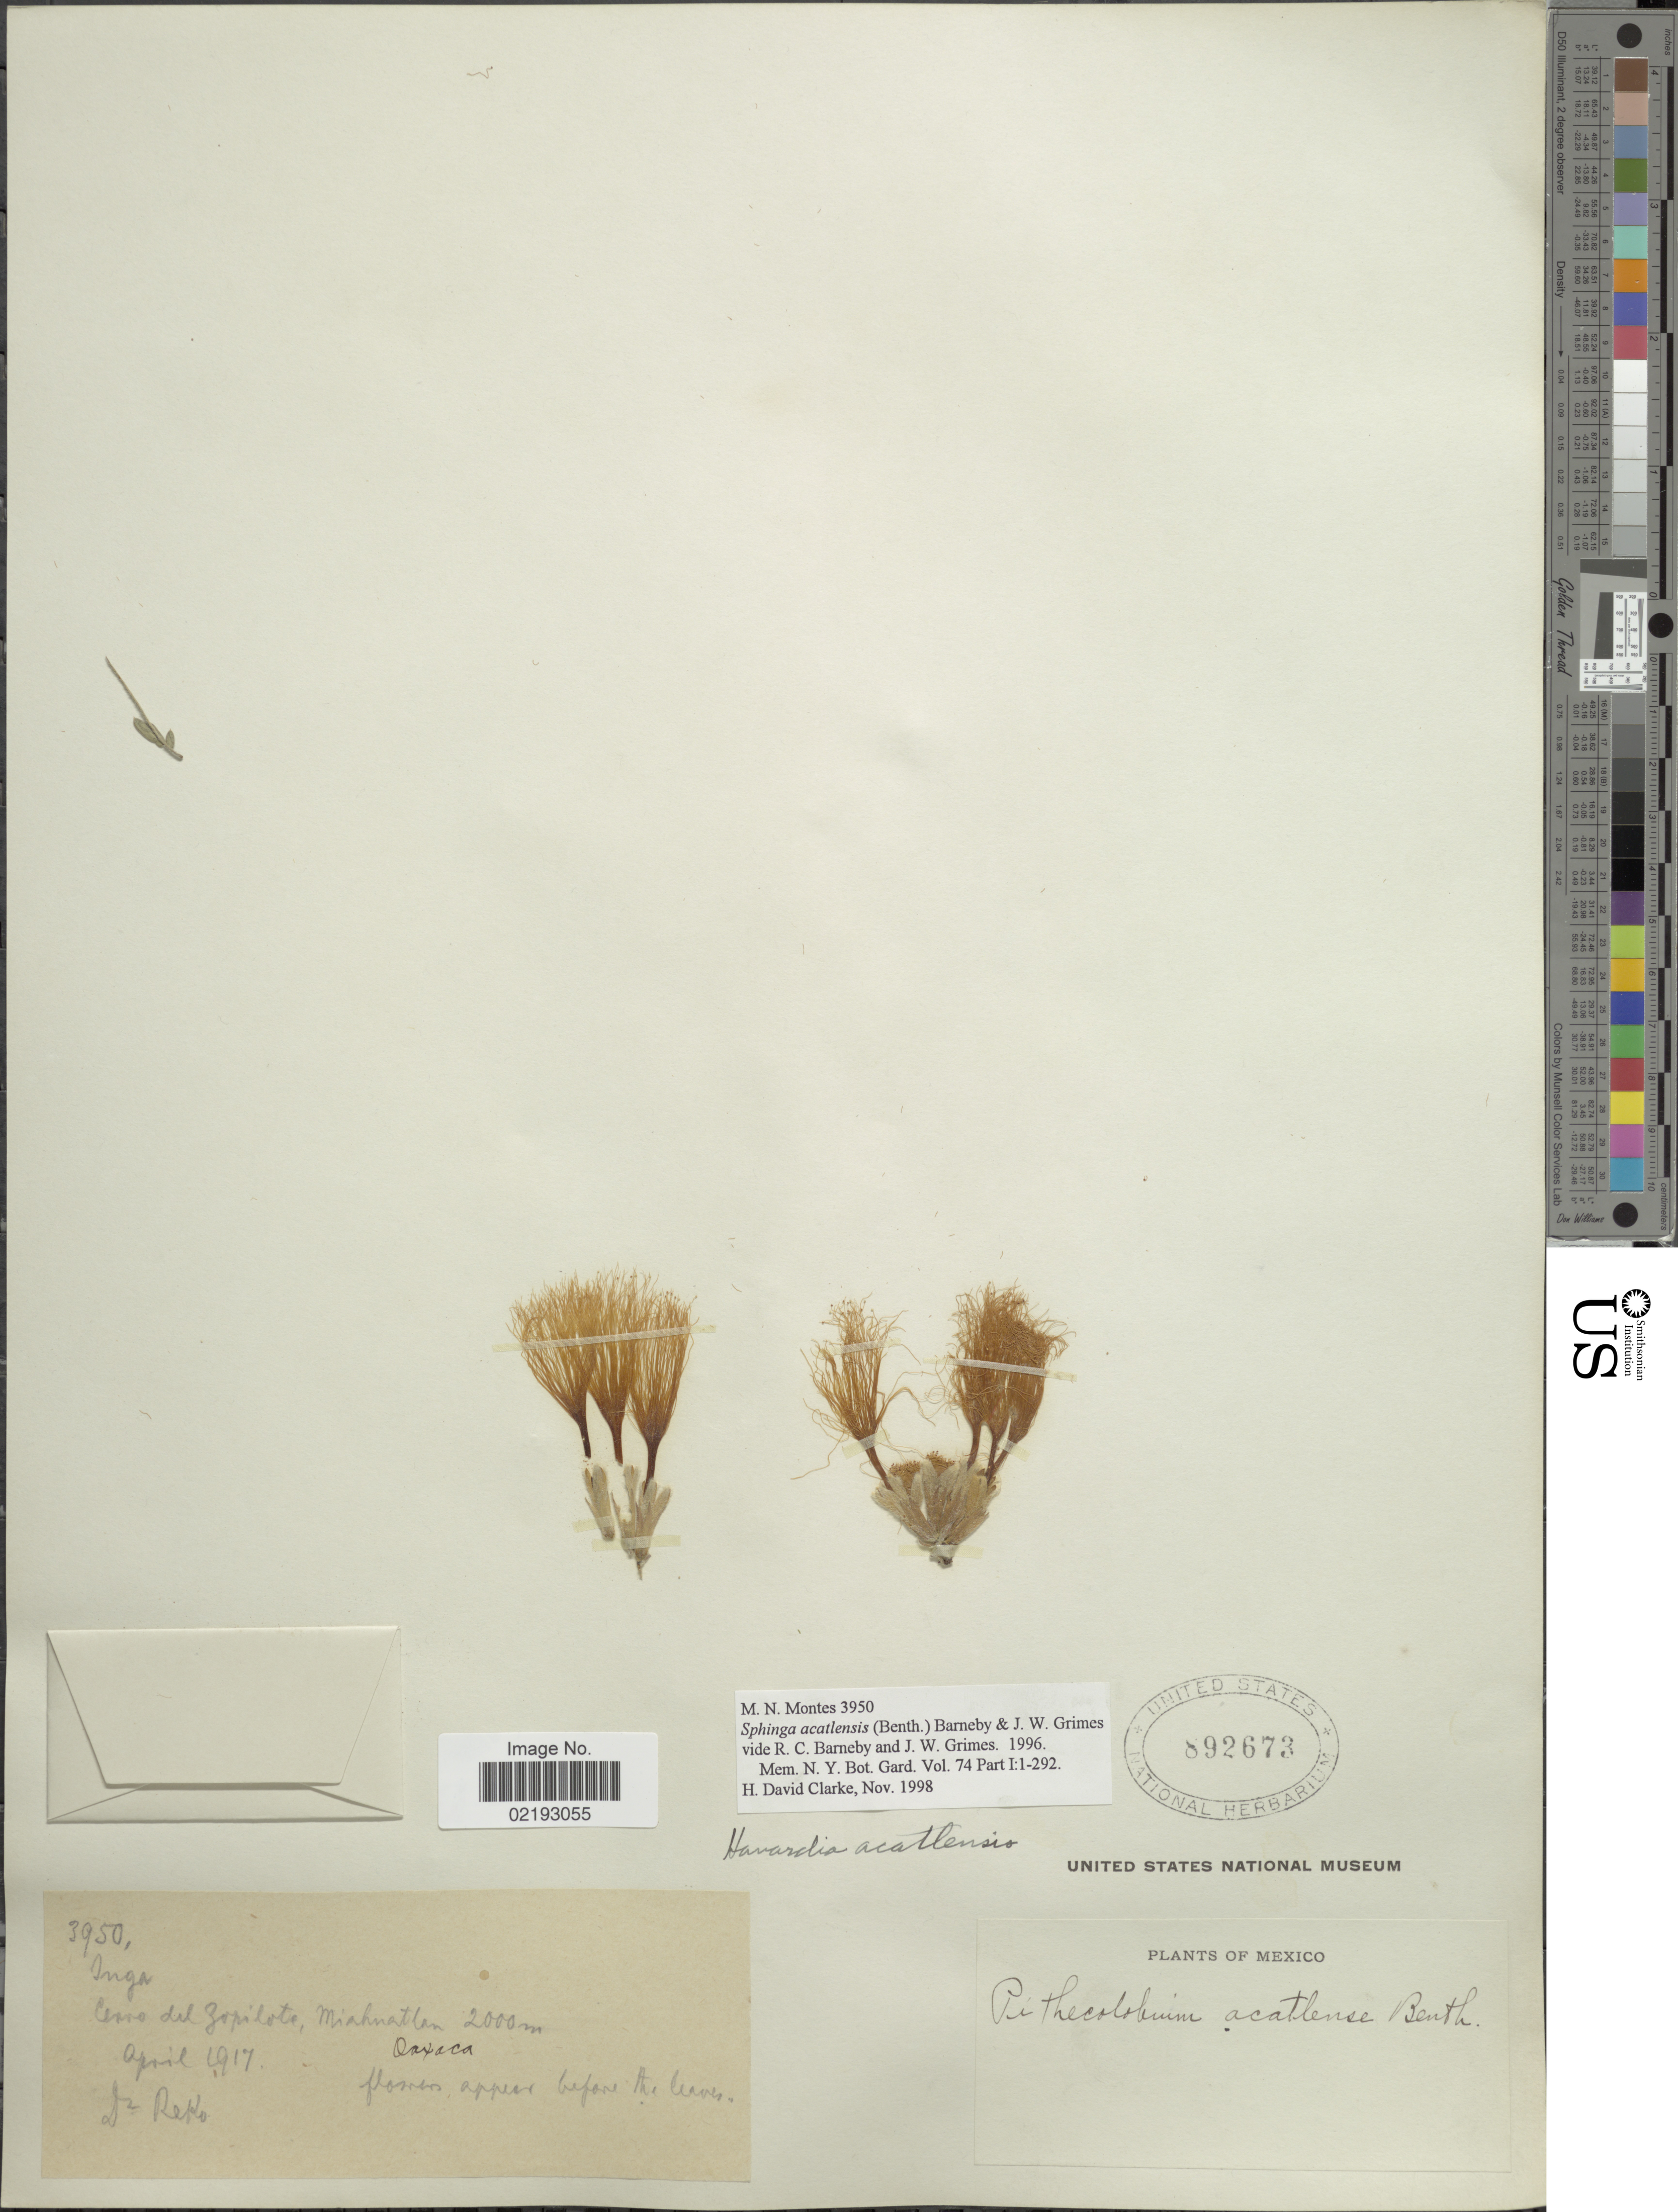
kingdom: Plantae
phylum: Tracheophyta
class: Magnoliopsida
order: Fabales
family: Fabaceae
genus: Sphinga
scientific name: Sphinga acatlensis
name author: (Benth.) Barneby & J.W. Grimes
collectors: -. Reko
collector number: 3950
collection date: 1917-04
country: Mexico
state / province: Oaxaca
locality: Cerro del Zopilote, Miahuatlan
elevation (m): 2000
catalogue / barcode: US 892673